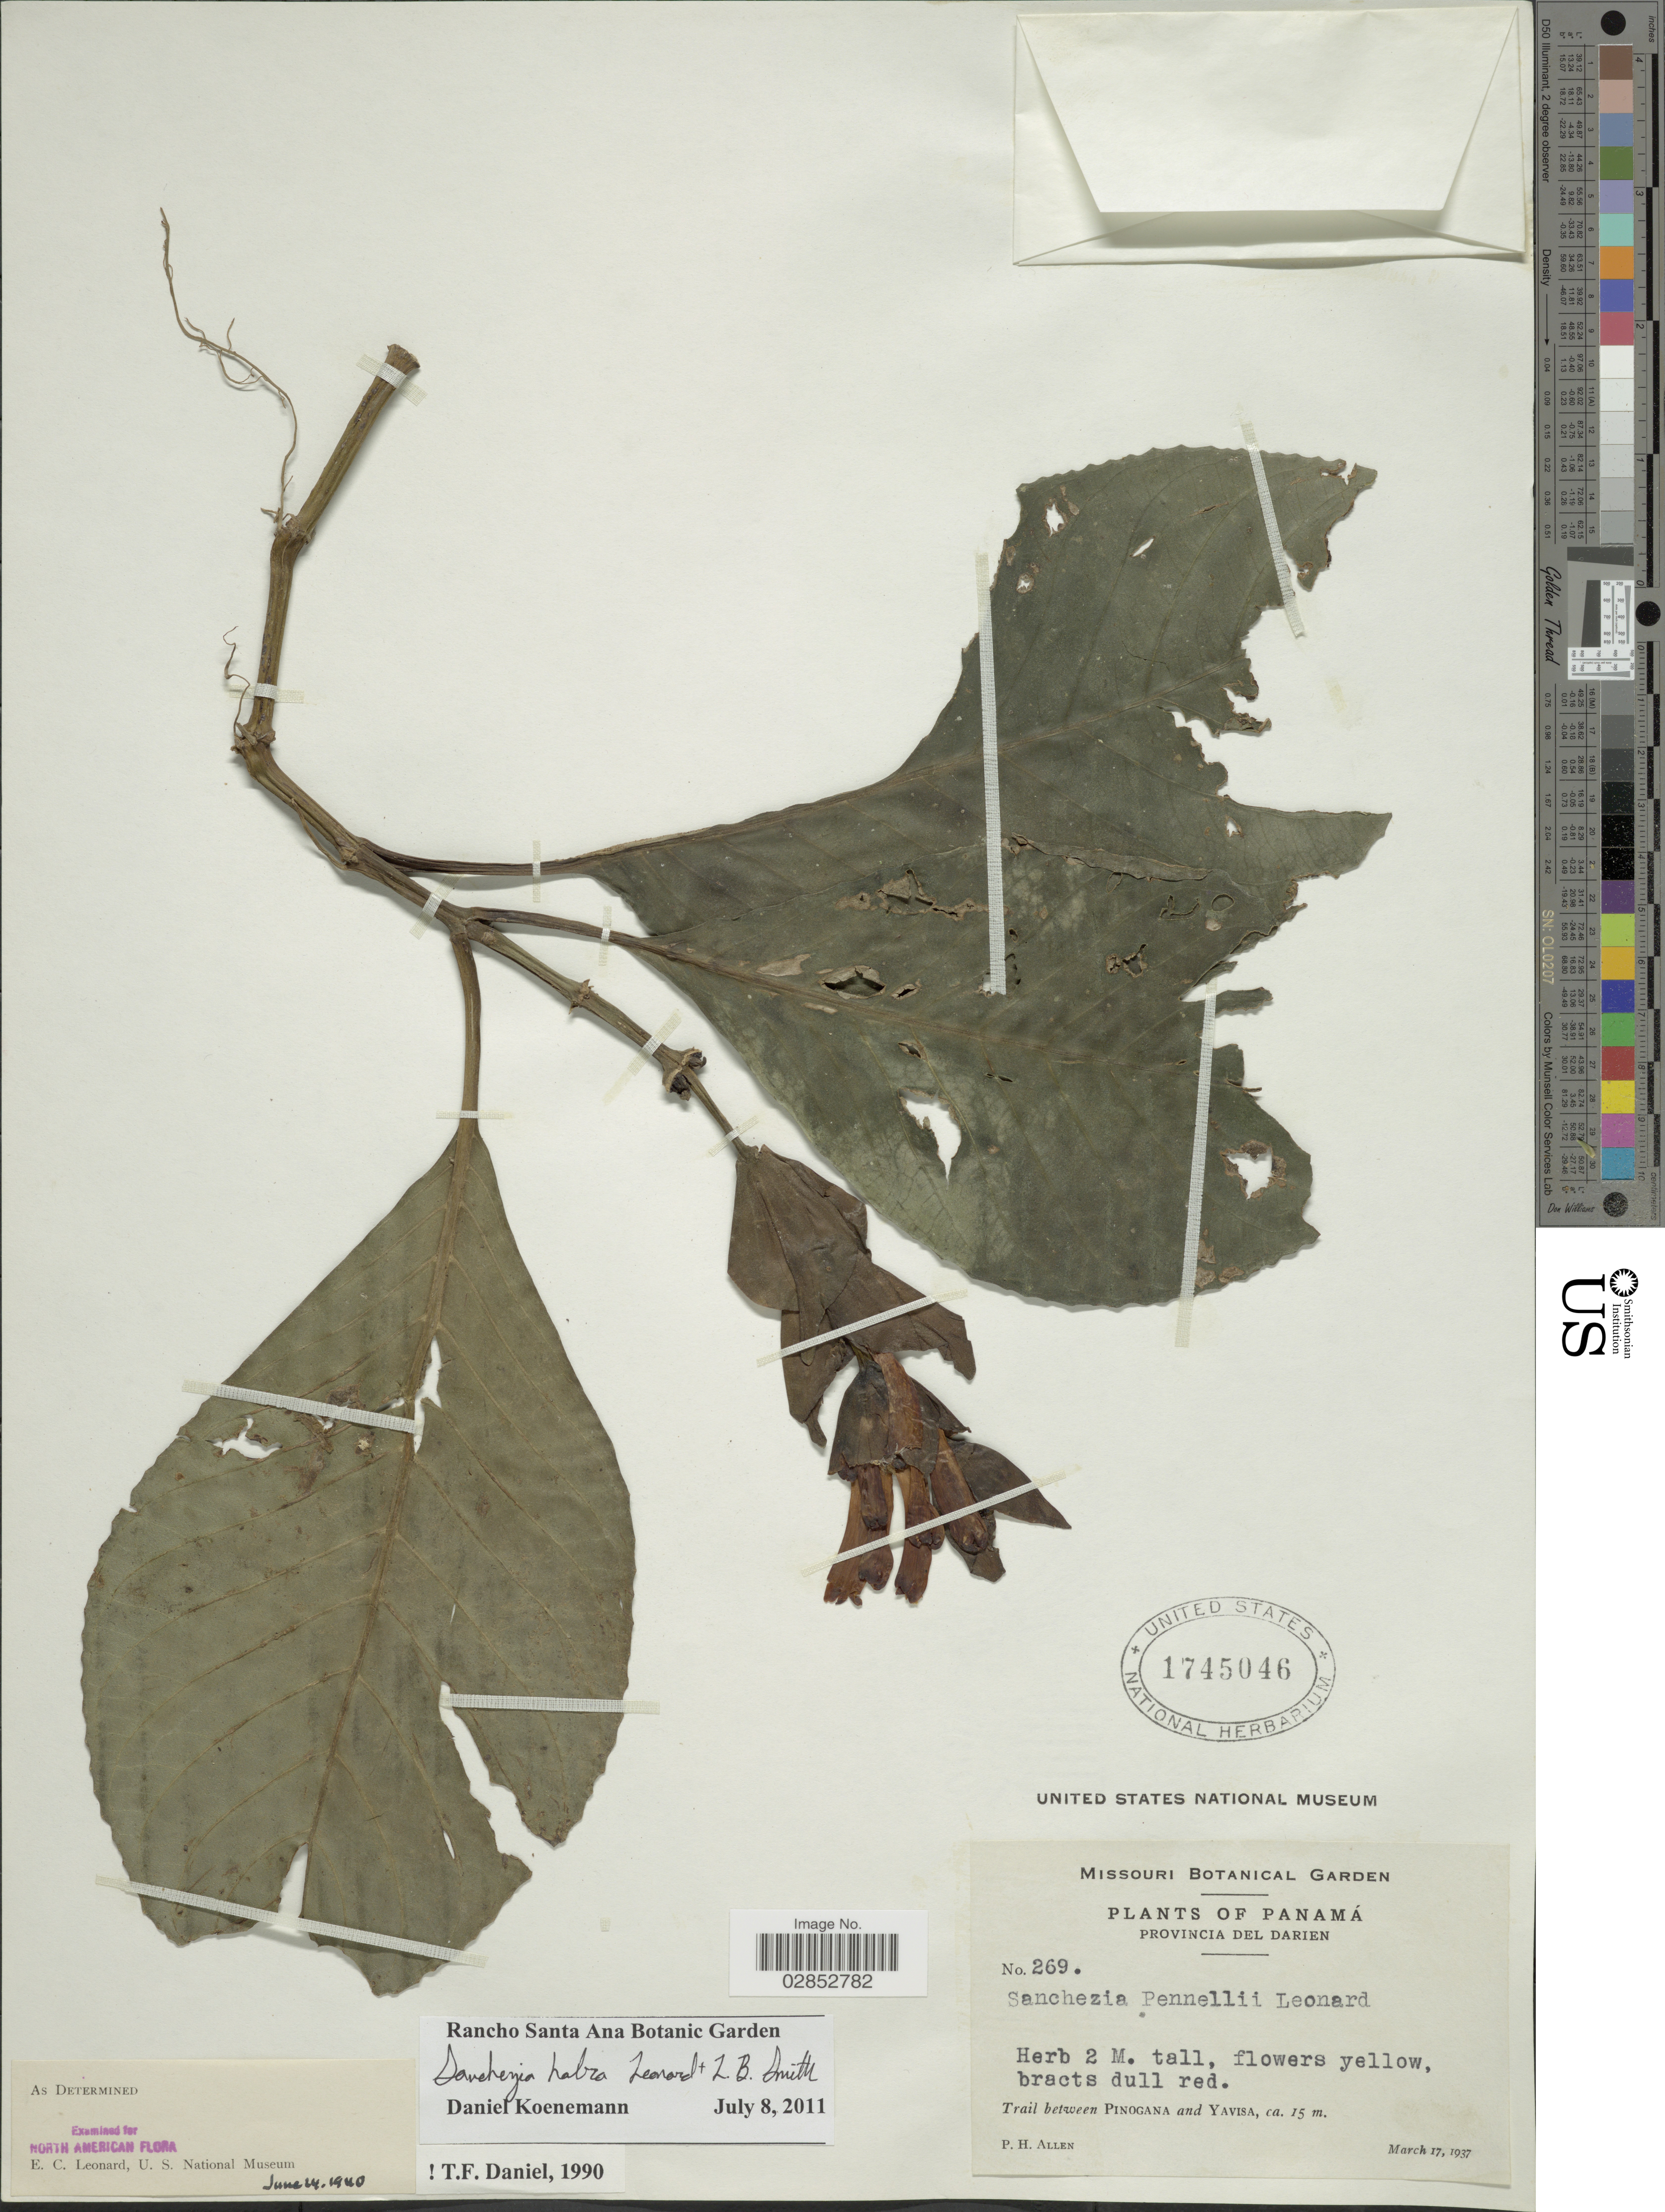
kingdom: Plantae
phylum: Tracheophyta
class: Magnoliopsida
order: Lamiales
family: Acanthaceae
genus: Sanchezia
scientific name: Sanchezia macrocnemis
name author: (Nees) Wassh.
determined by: Azevedo, Igor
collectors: P. H. Allen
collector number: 269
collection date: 1937-03-17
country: Panama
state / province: Darién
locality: Trail between Pinogana and Yavisa.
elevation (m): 15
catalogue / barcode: US 1745046